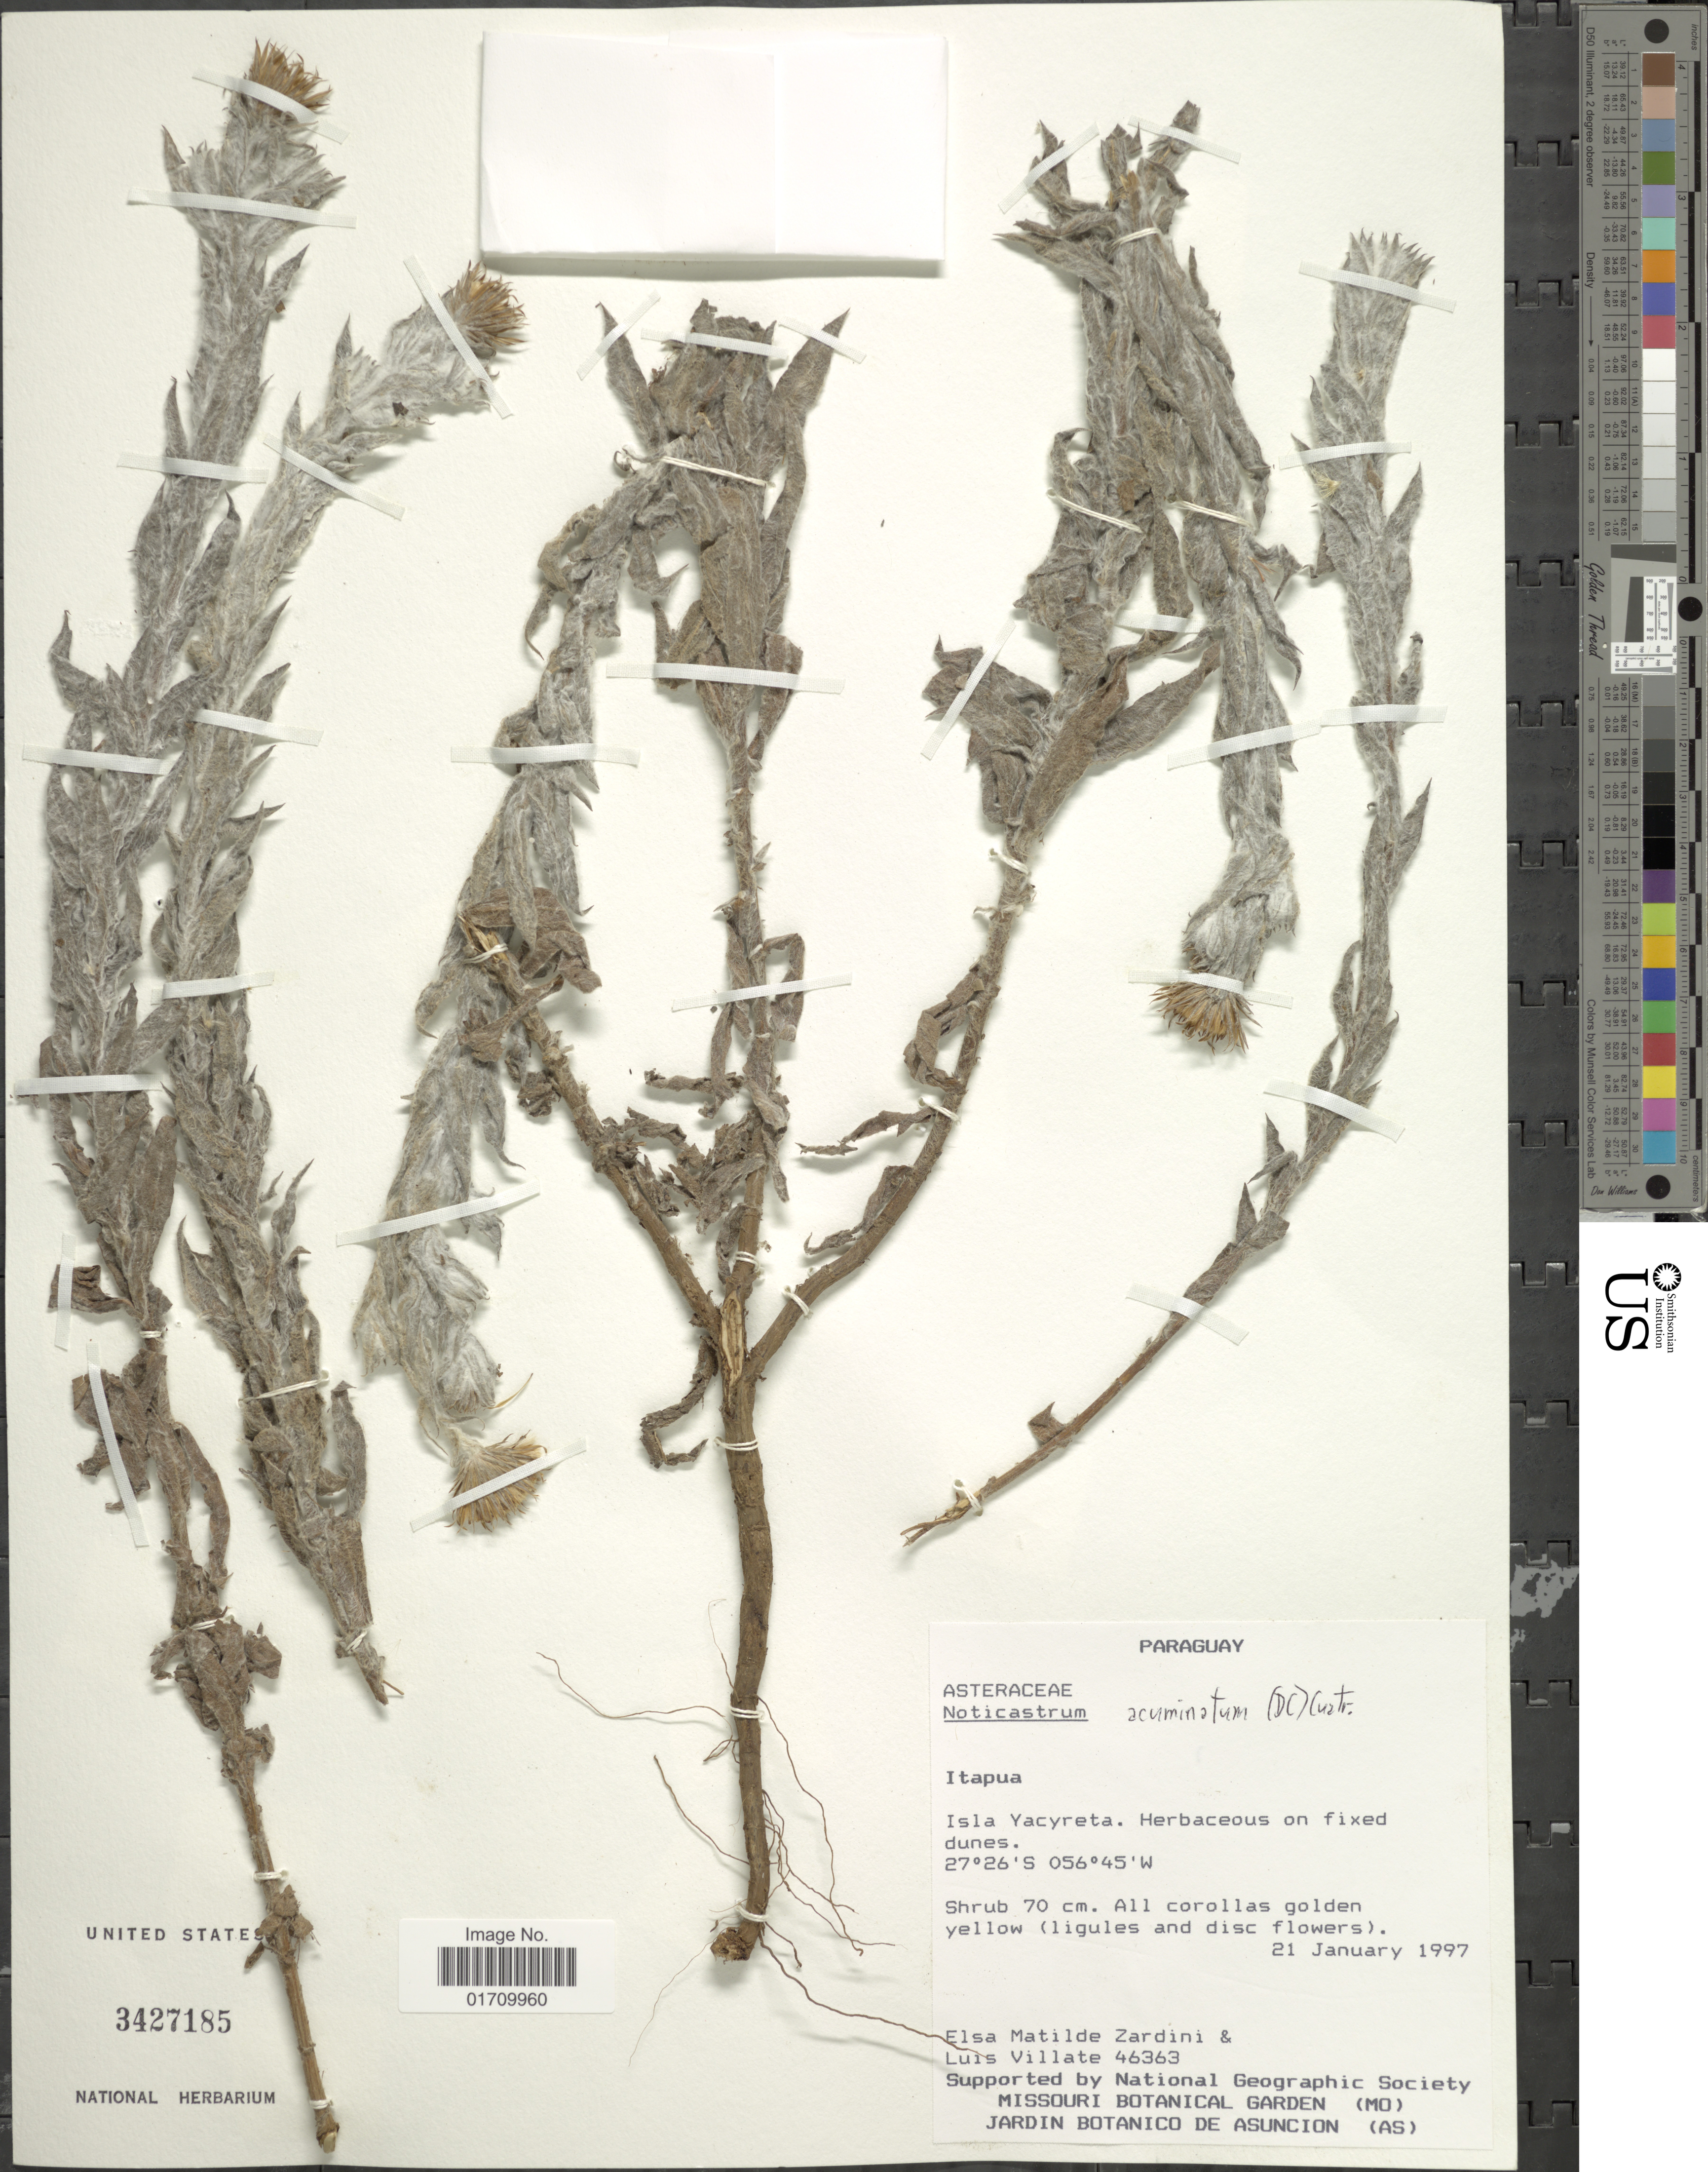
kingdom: Plantae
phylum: Tracheophyta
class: Magnoliopsida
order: Asterales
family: Asteraceae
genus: Noticastrum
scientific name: Noticastrum acuminatum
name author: (DC.) Cuatrec.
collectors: E. M. Zardini & L. Villate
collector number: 46363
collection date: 1997-01-21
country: Paraguay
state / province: Itapua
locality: Isla Yacyreta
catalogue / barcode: US 3427185